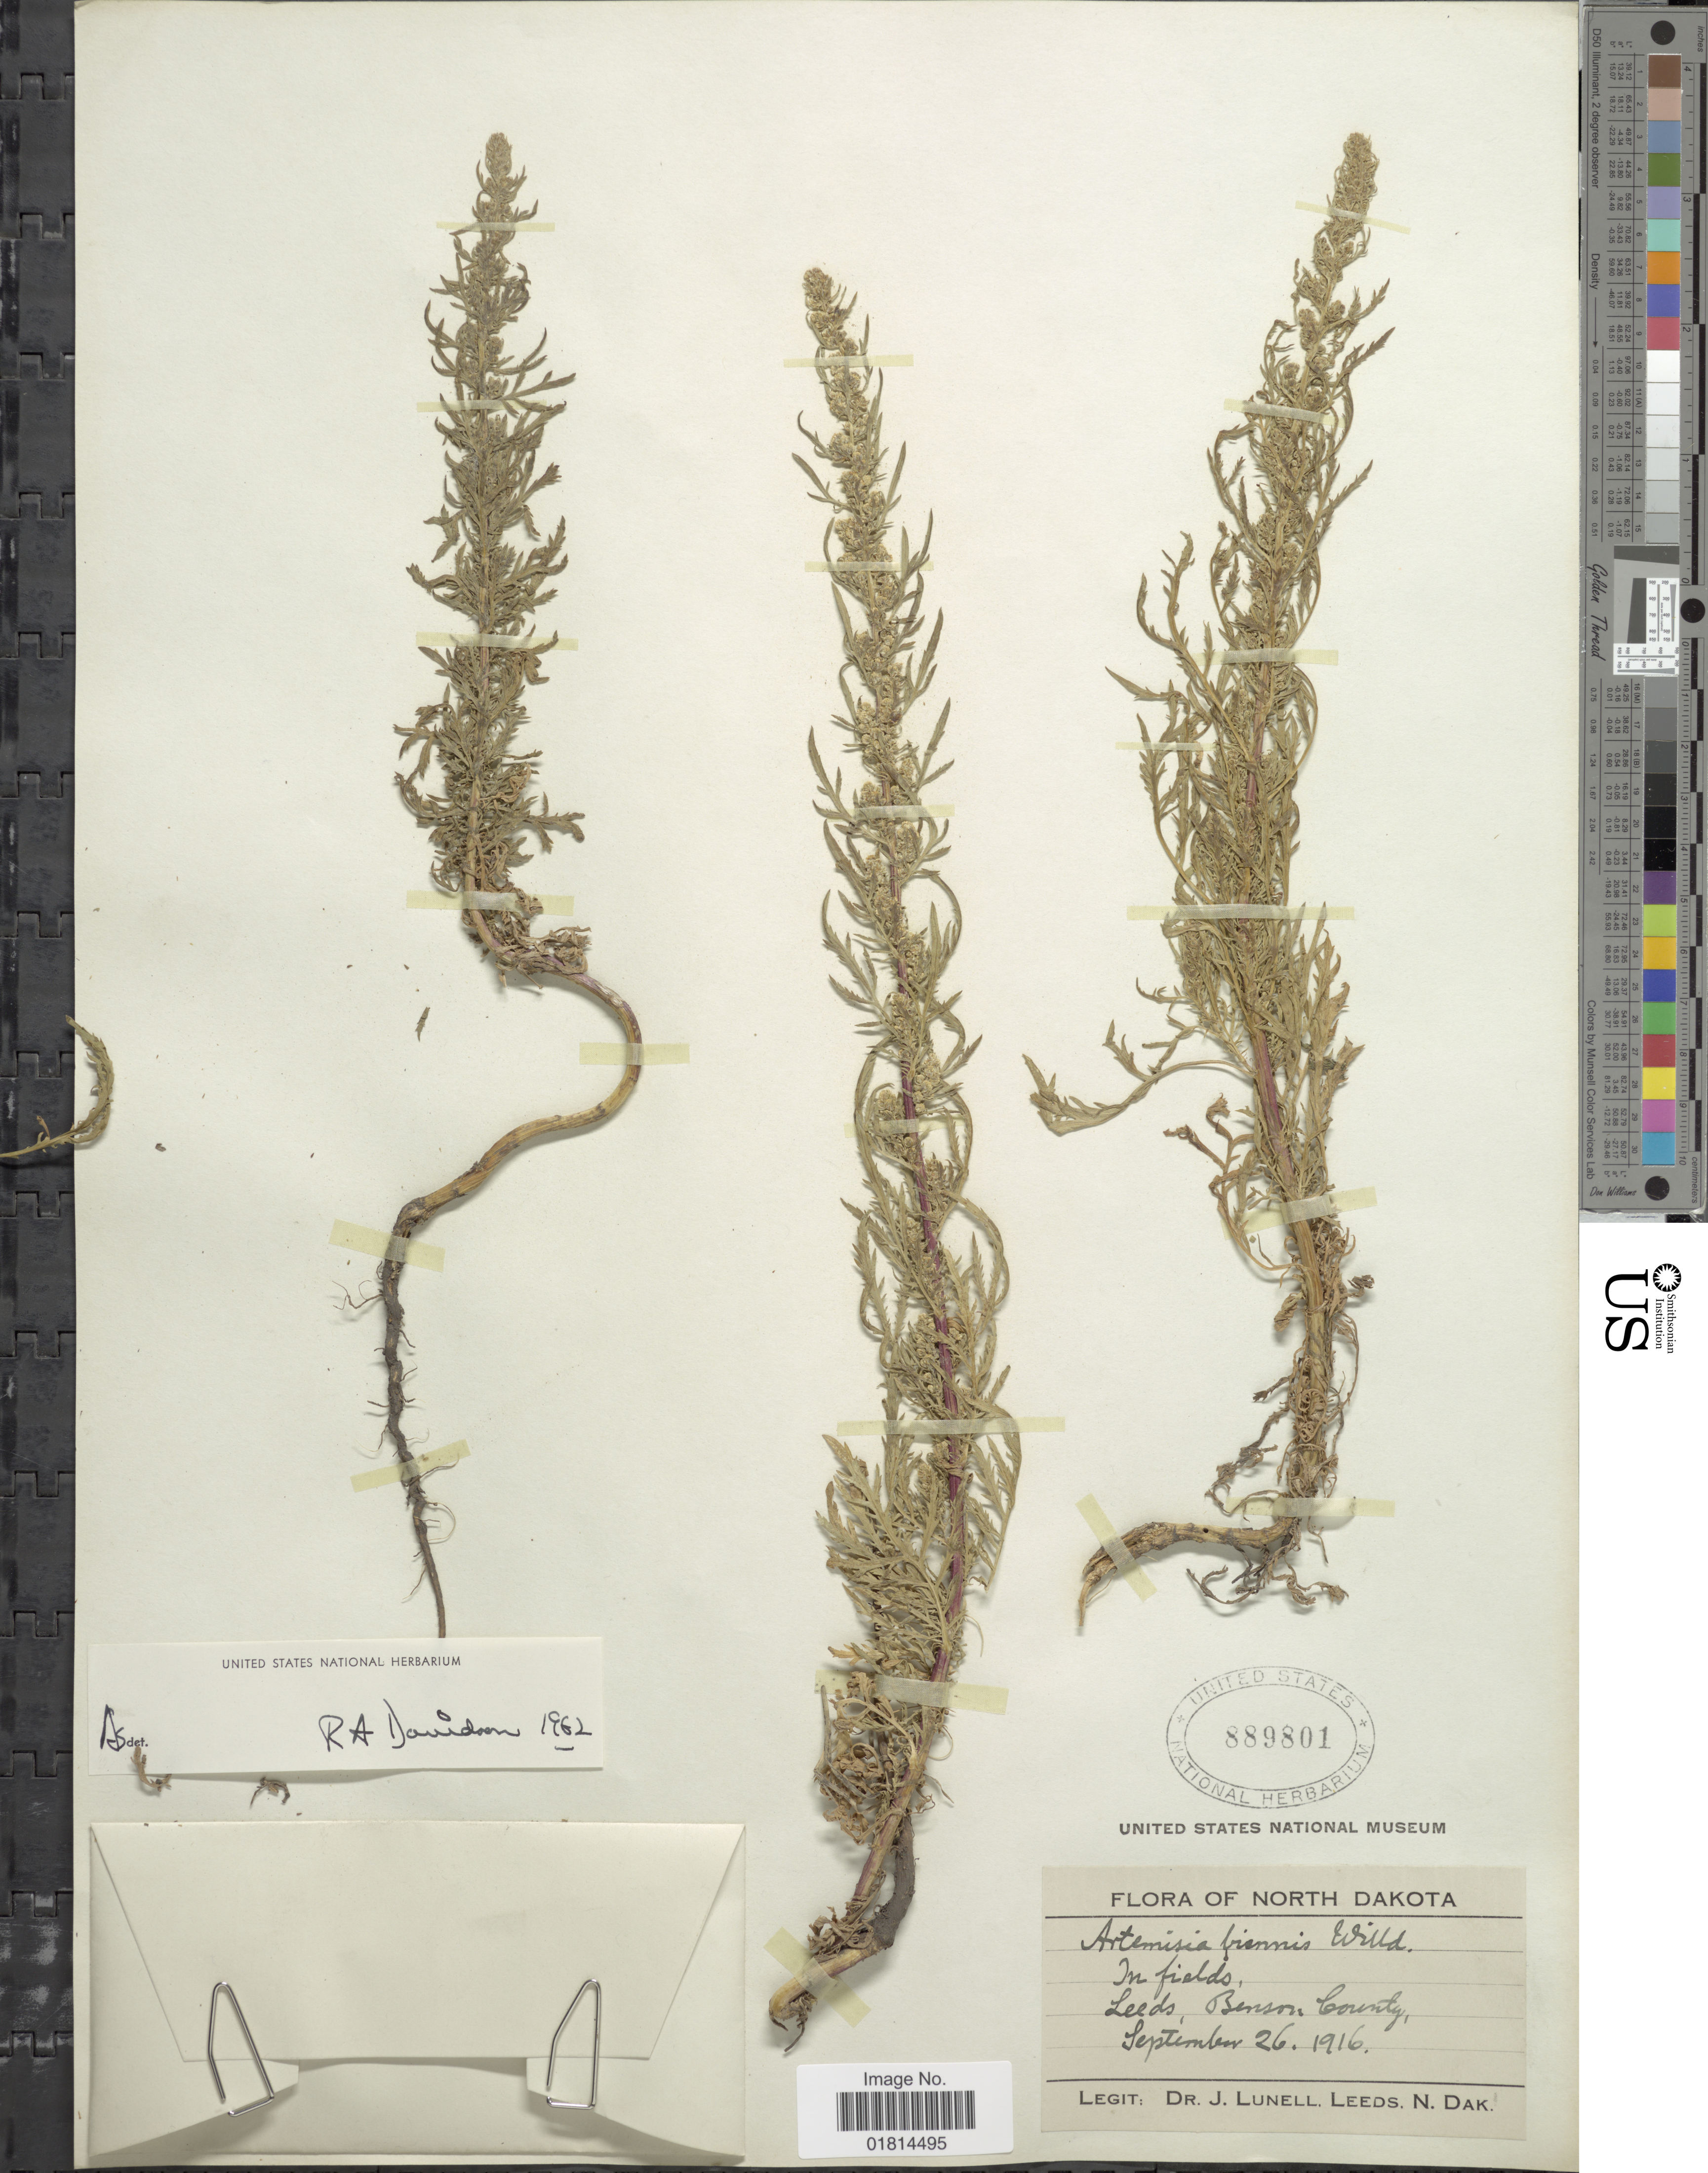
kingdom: Plantae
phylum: Tracheophyta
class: Magnoliopsida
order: Asterales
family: Asteraceae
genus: Artemisia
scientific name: Artemisia biennis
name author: Willd.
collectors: J. Lunell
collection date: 1916-09-26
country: United States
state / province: North Dakota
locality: In fields. Leeds, Benson County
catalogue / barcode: US 889801